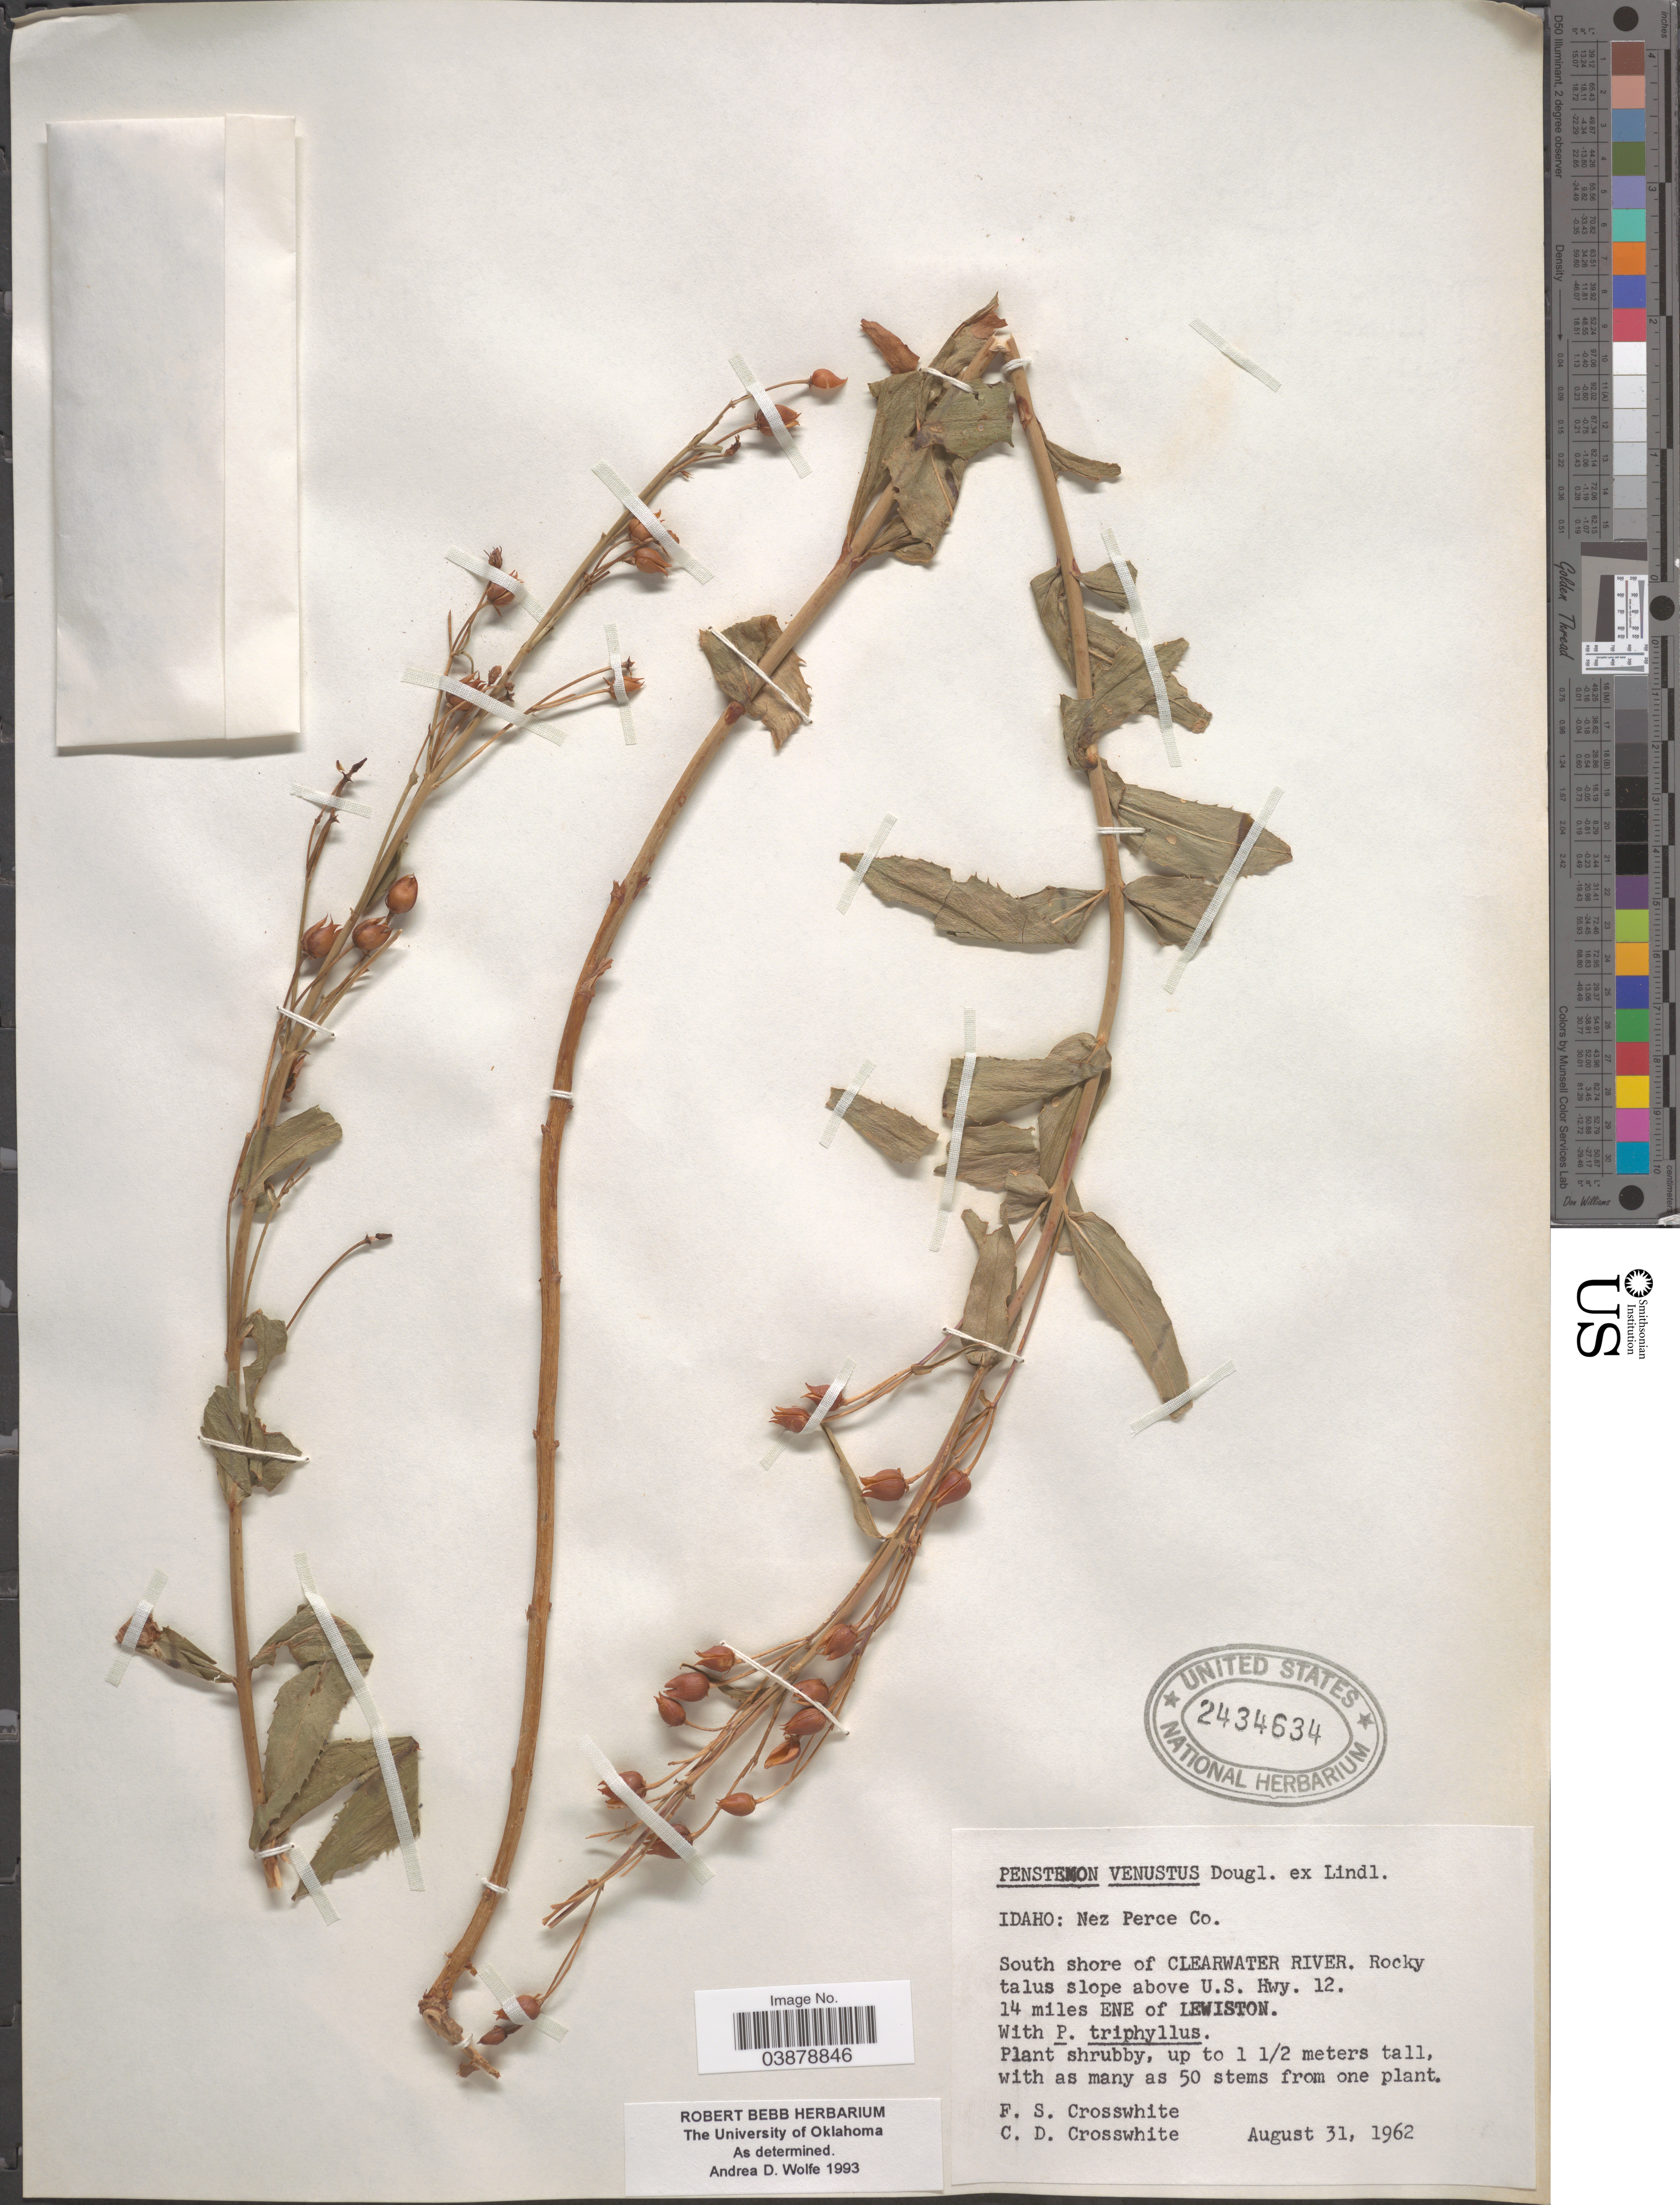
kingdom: Plantae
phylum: Tracheophyta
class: Magnoliopsida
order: Lamiales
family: Plantaginaceae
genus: Penstemon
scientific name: Penstemon venustus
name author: Douglas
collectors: F. Crosswhite & C. Crosswhite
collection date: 1962-08-31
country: United States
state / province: Idaho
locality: Nez Perce Co. South shore of Clearwater River. Rocky talus slope above U.S. Hwy. 12. 14 miles ENE of Lewiston.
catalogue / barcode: US 2434634